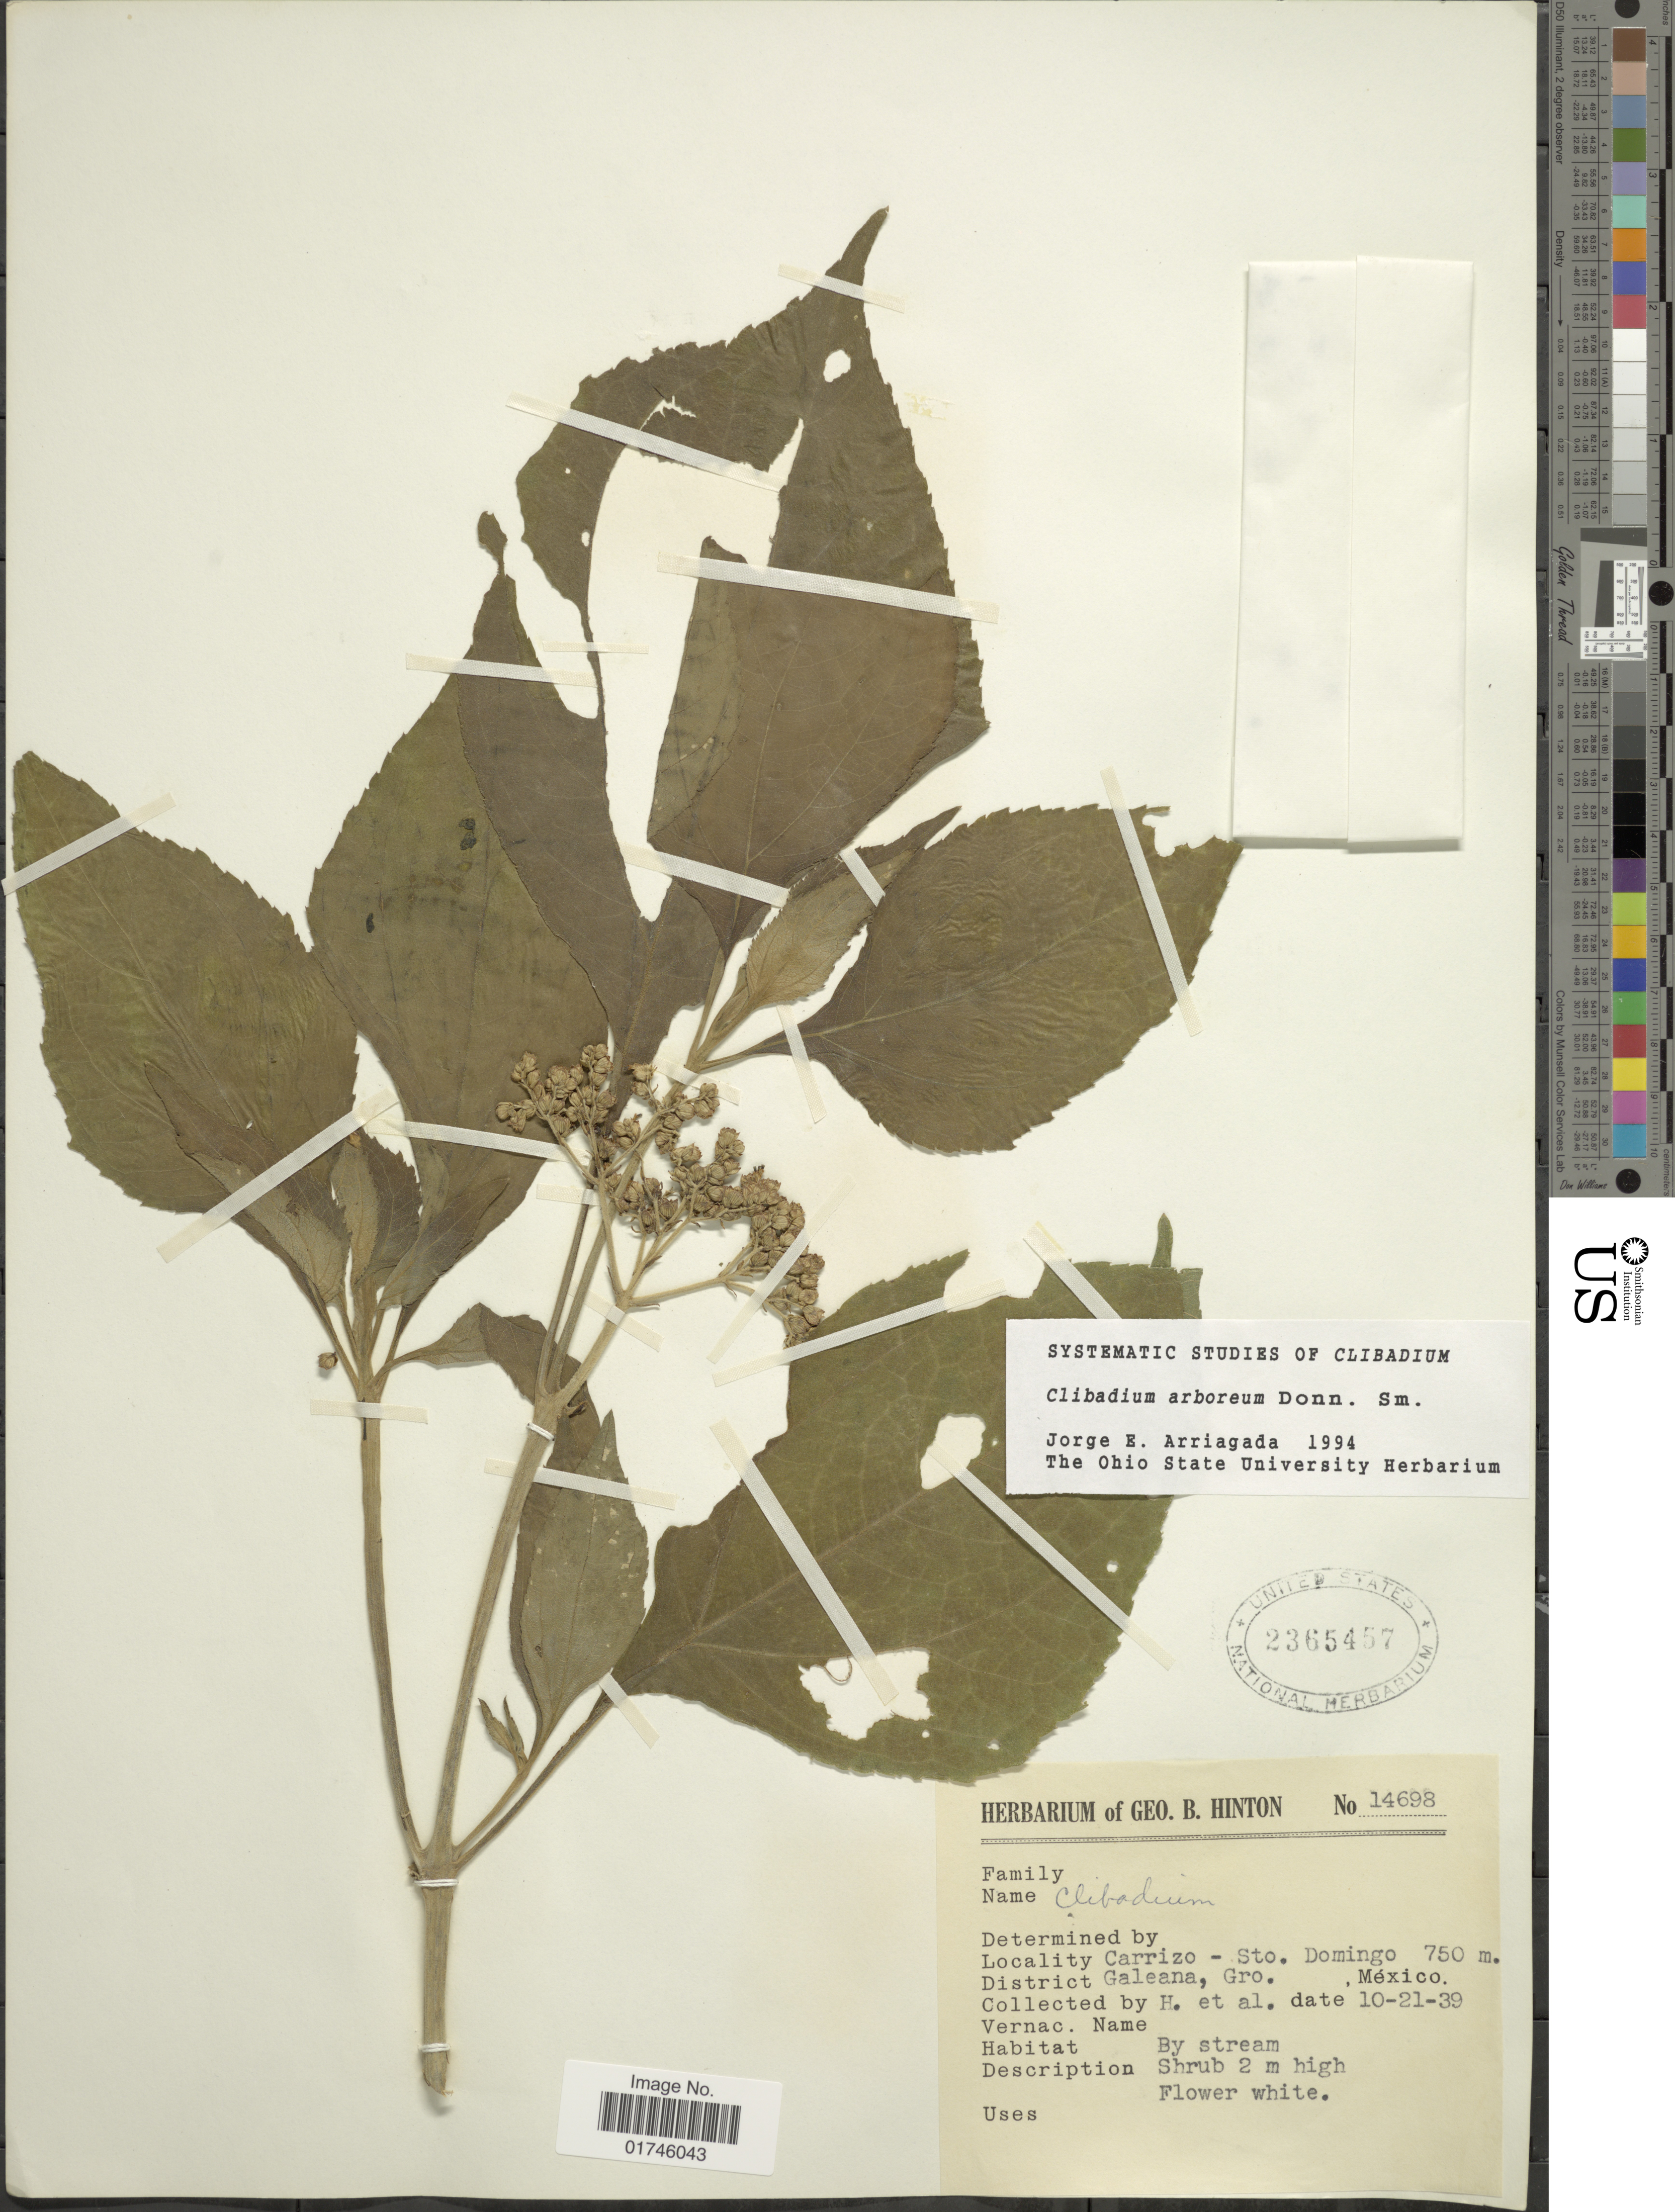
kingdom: Plantae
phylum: Tracheophyta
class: Magnoliopsida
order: Asterales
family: Asteraceae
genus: Clibadium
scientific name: Clibadium arboreum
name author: Donn. Sm.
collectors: G. B. Hinton & et al.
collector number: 14698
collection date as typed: Transcribed d/m/y: 21/10/39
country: Mexico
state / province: Guerrero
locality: Carrizo - sto,Domingo, Galean Gro. Mexico.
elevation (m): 750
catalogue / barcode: US 2365457